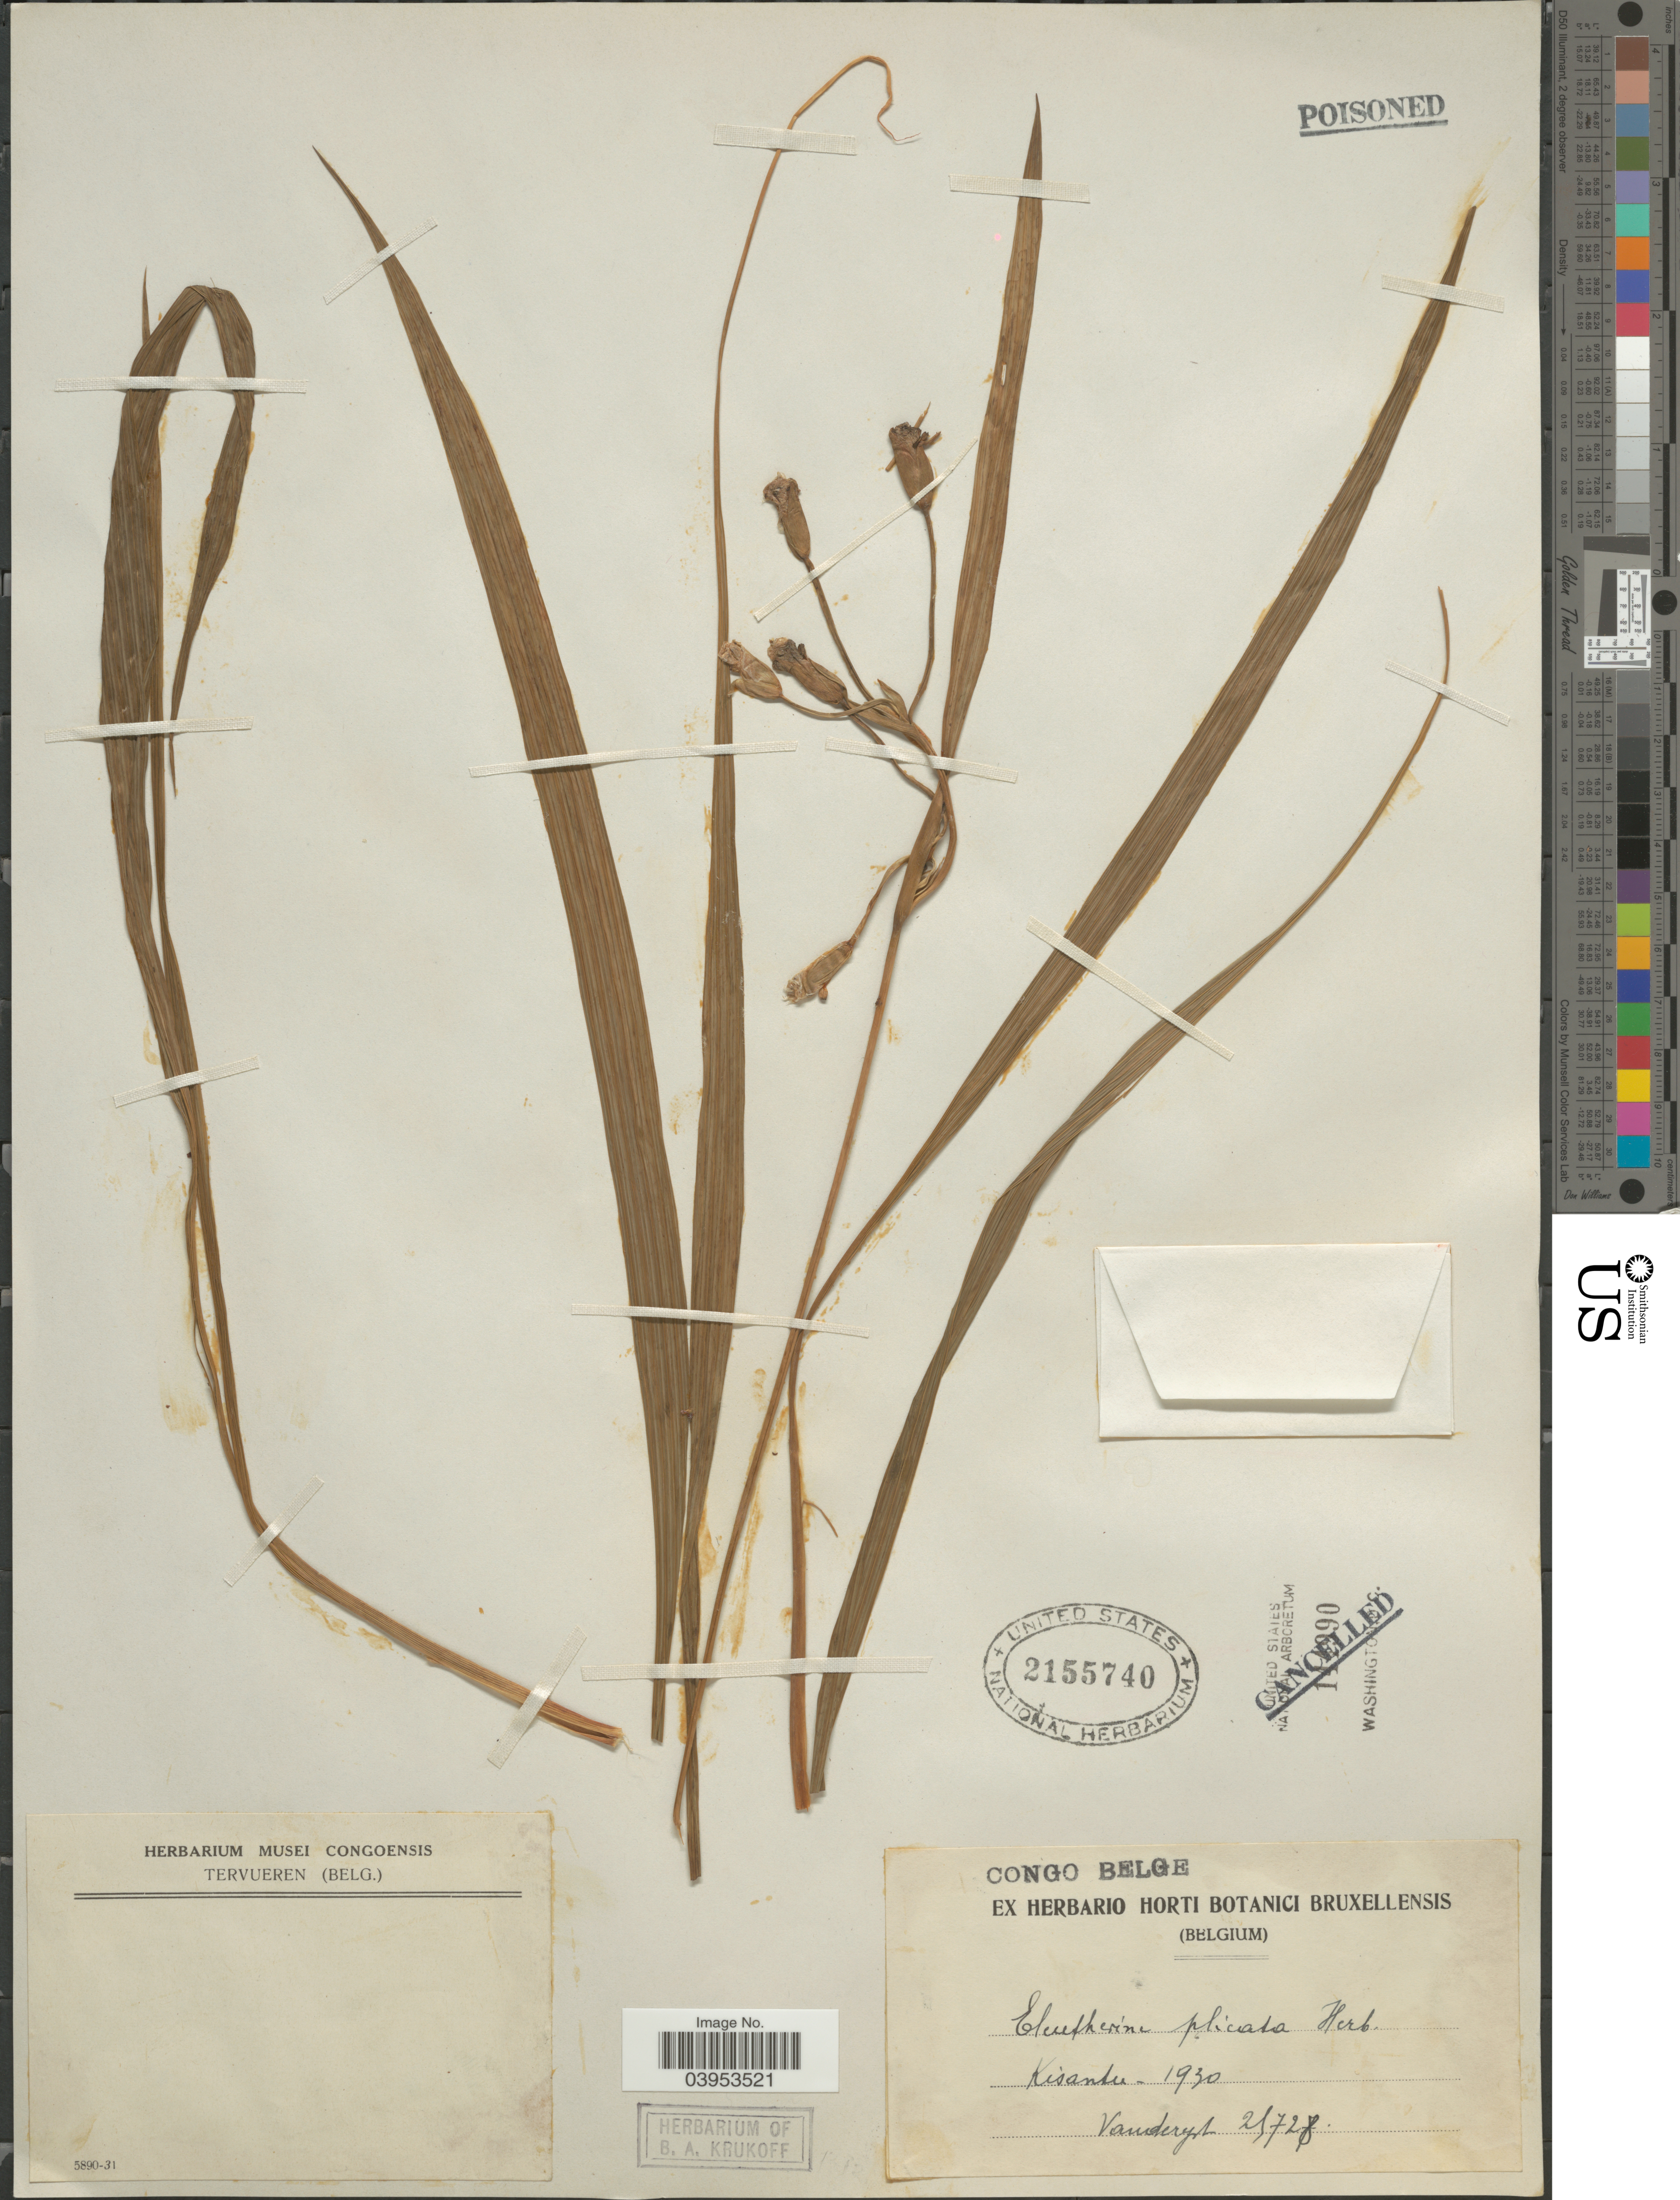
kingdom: Plantae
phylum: Tracheophyta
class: Liliopsida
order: Asparagales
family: Iridaceae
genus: Eleutherine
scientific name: Eleutherine plicata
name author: Klatt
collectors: Vanderyst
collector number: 25728*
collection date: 1930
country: Congo, Democratic Republic of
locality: Congo Belge. Kisantu.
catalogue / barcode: US 2155740